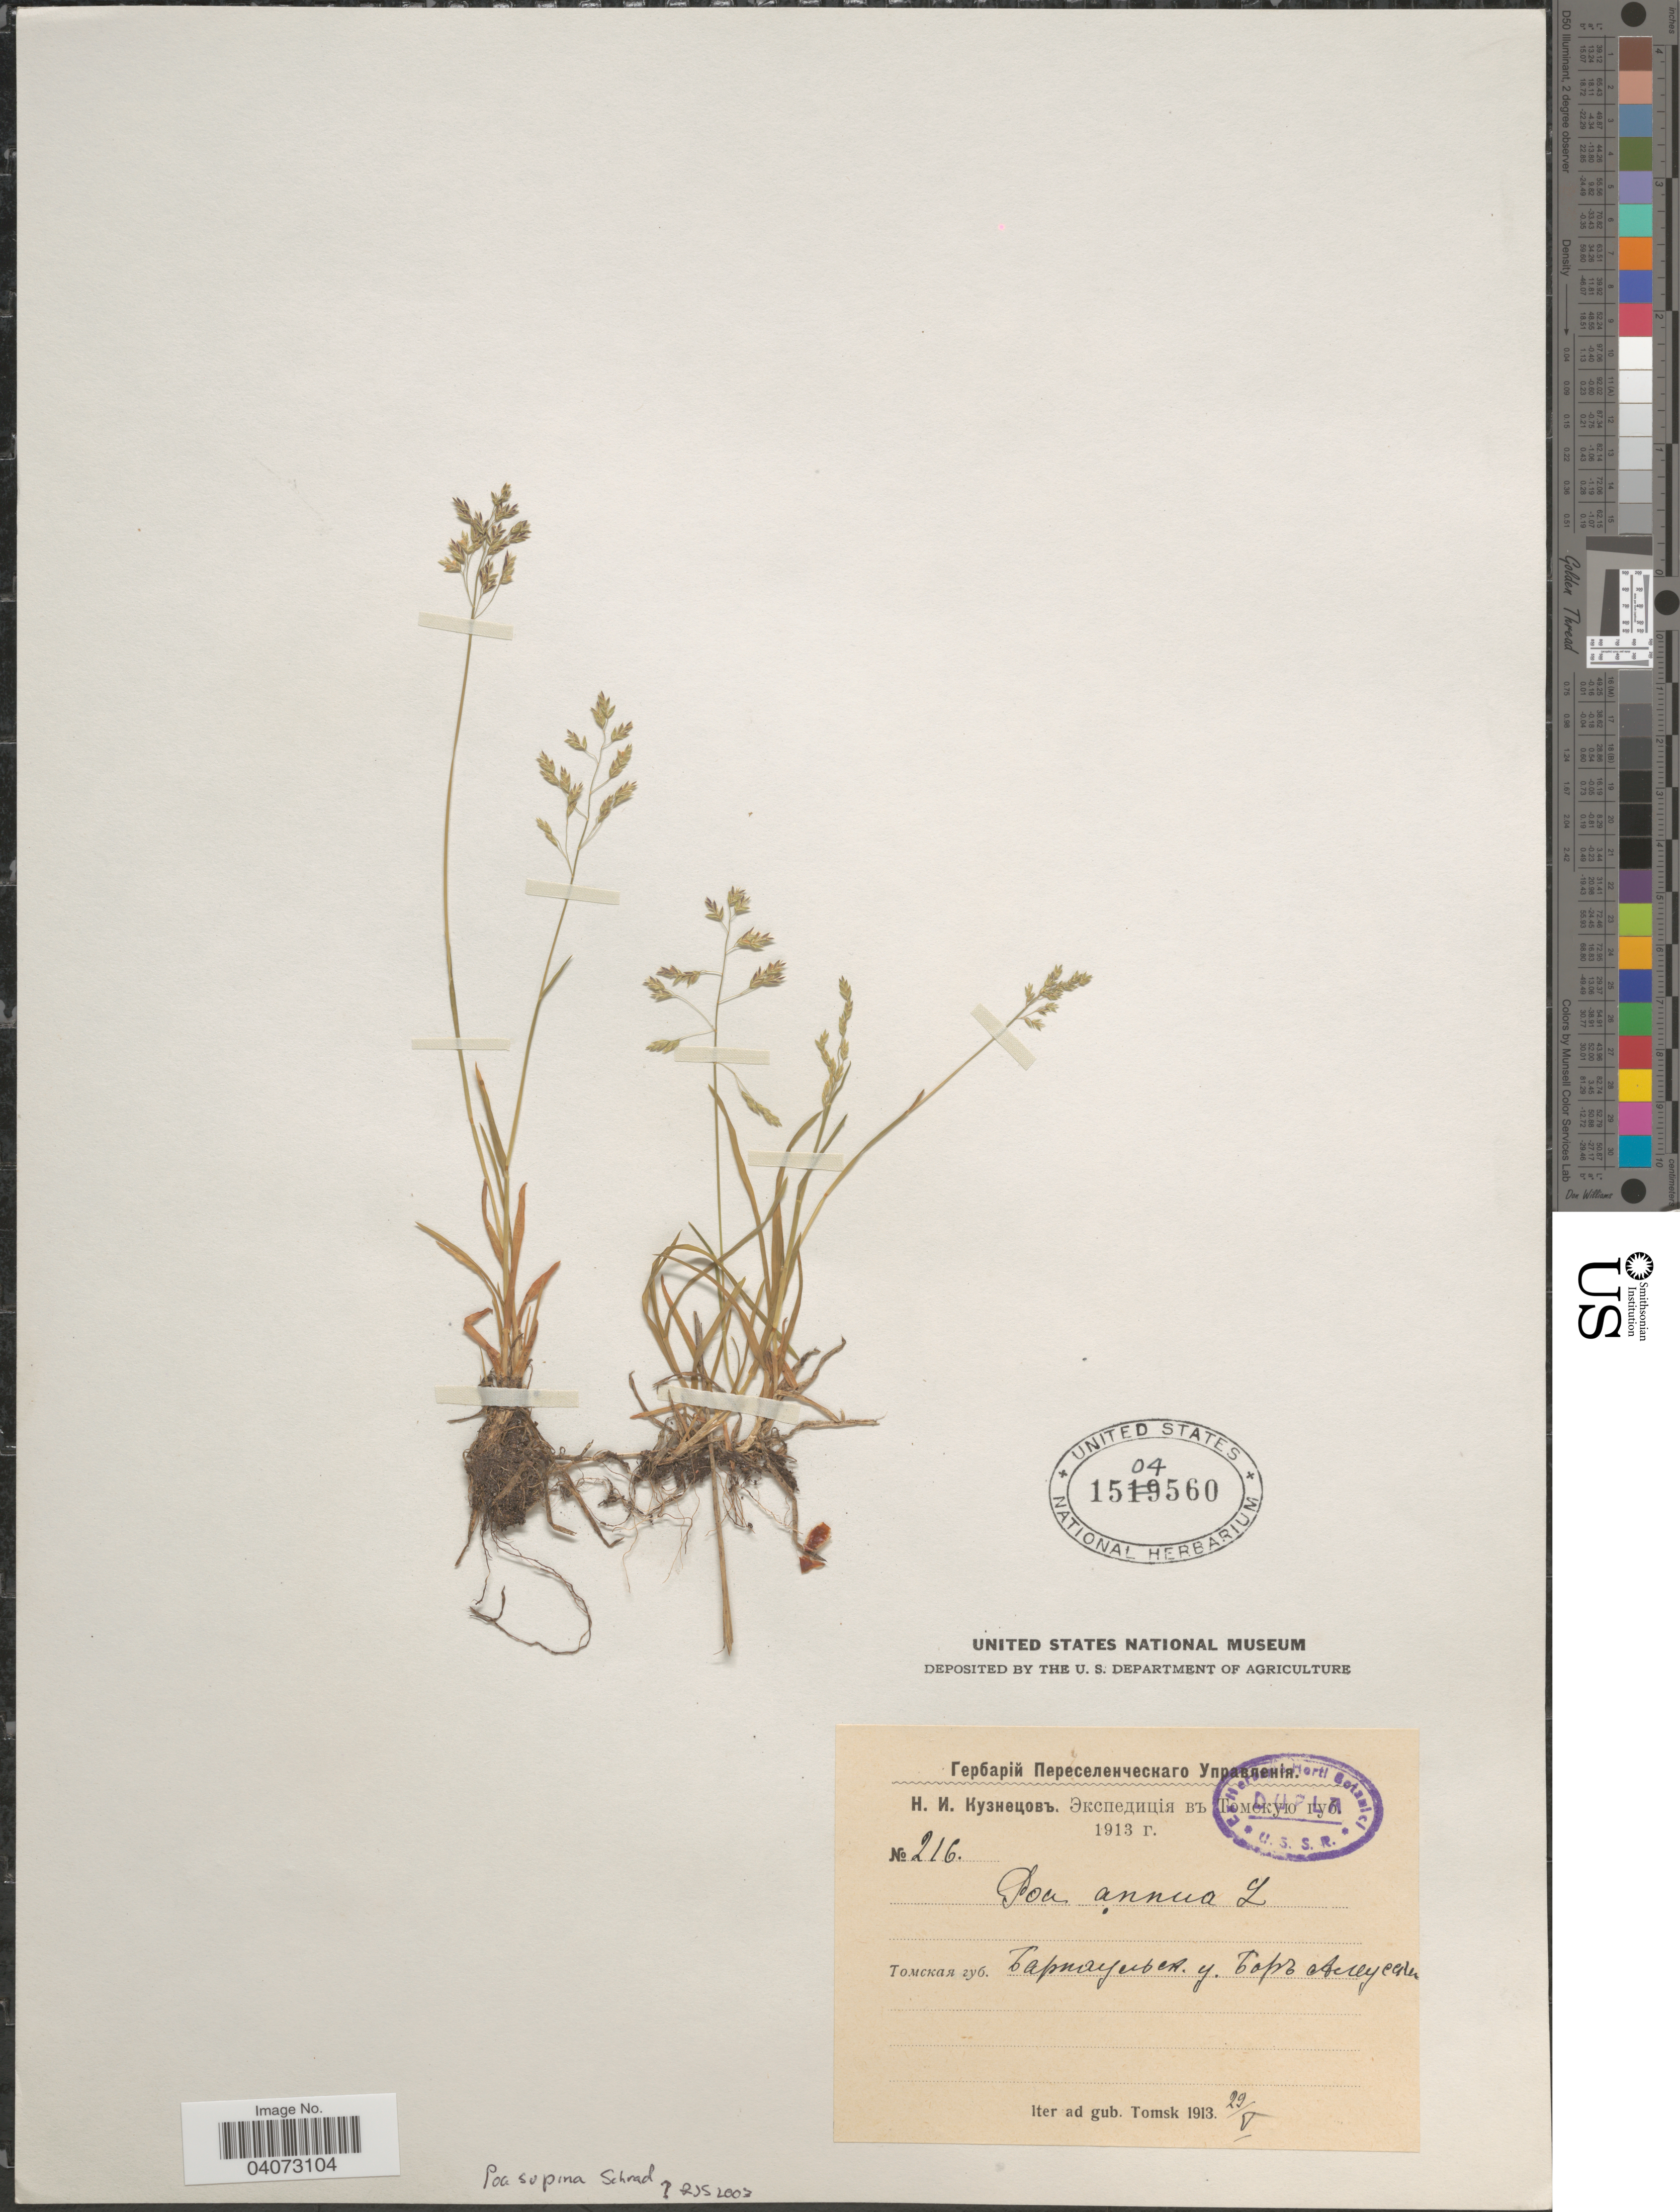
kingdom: Plantae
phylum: Tracheophyta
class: Liliopsida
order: Poales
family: Poaceae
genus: Poa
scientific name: Poa annua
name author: L.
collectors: N. Kuznetsov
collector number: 216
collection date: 1913-05-29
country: Russian Federation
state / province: Altai Krai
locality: Iter ad gub. Tomsk. Aleussky natural reserve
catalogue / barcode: US 1504560